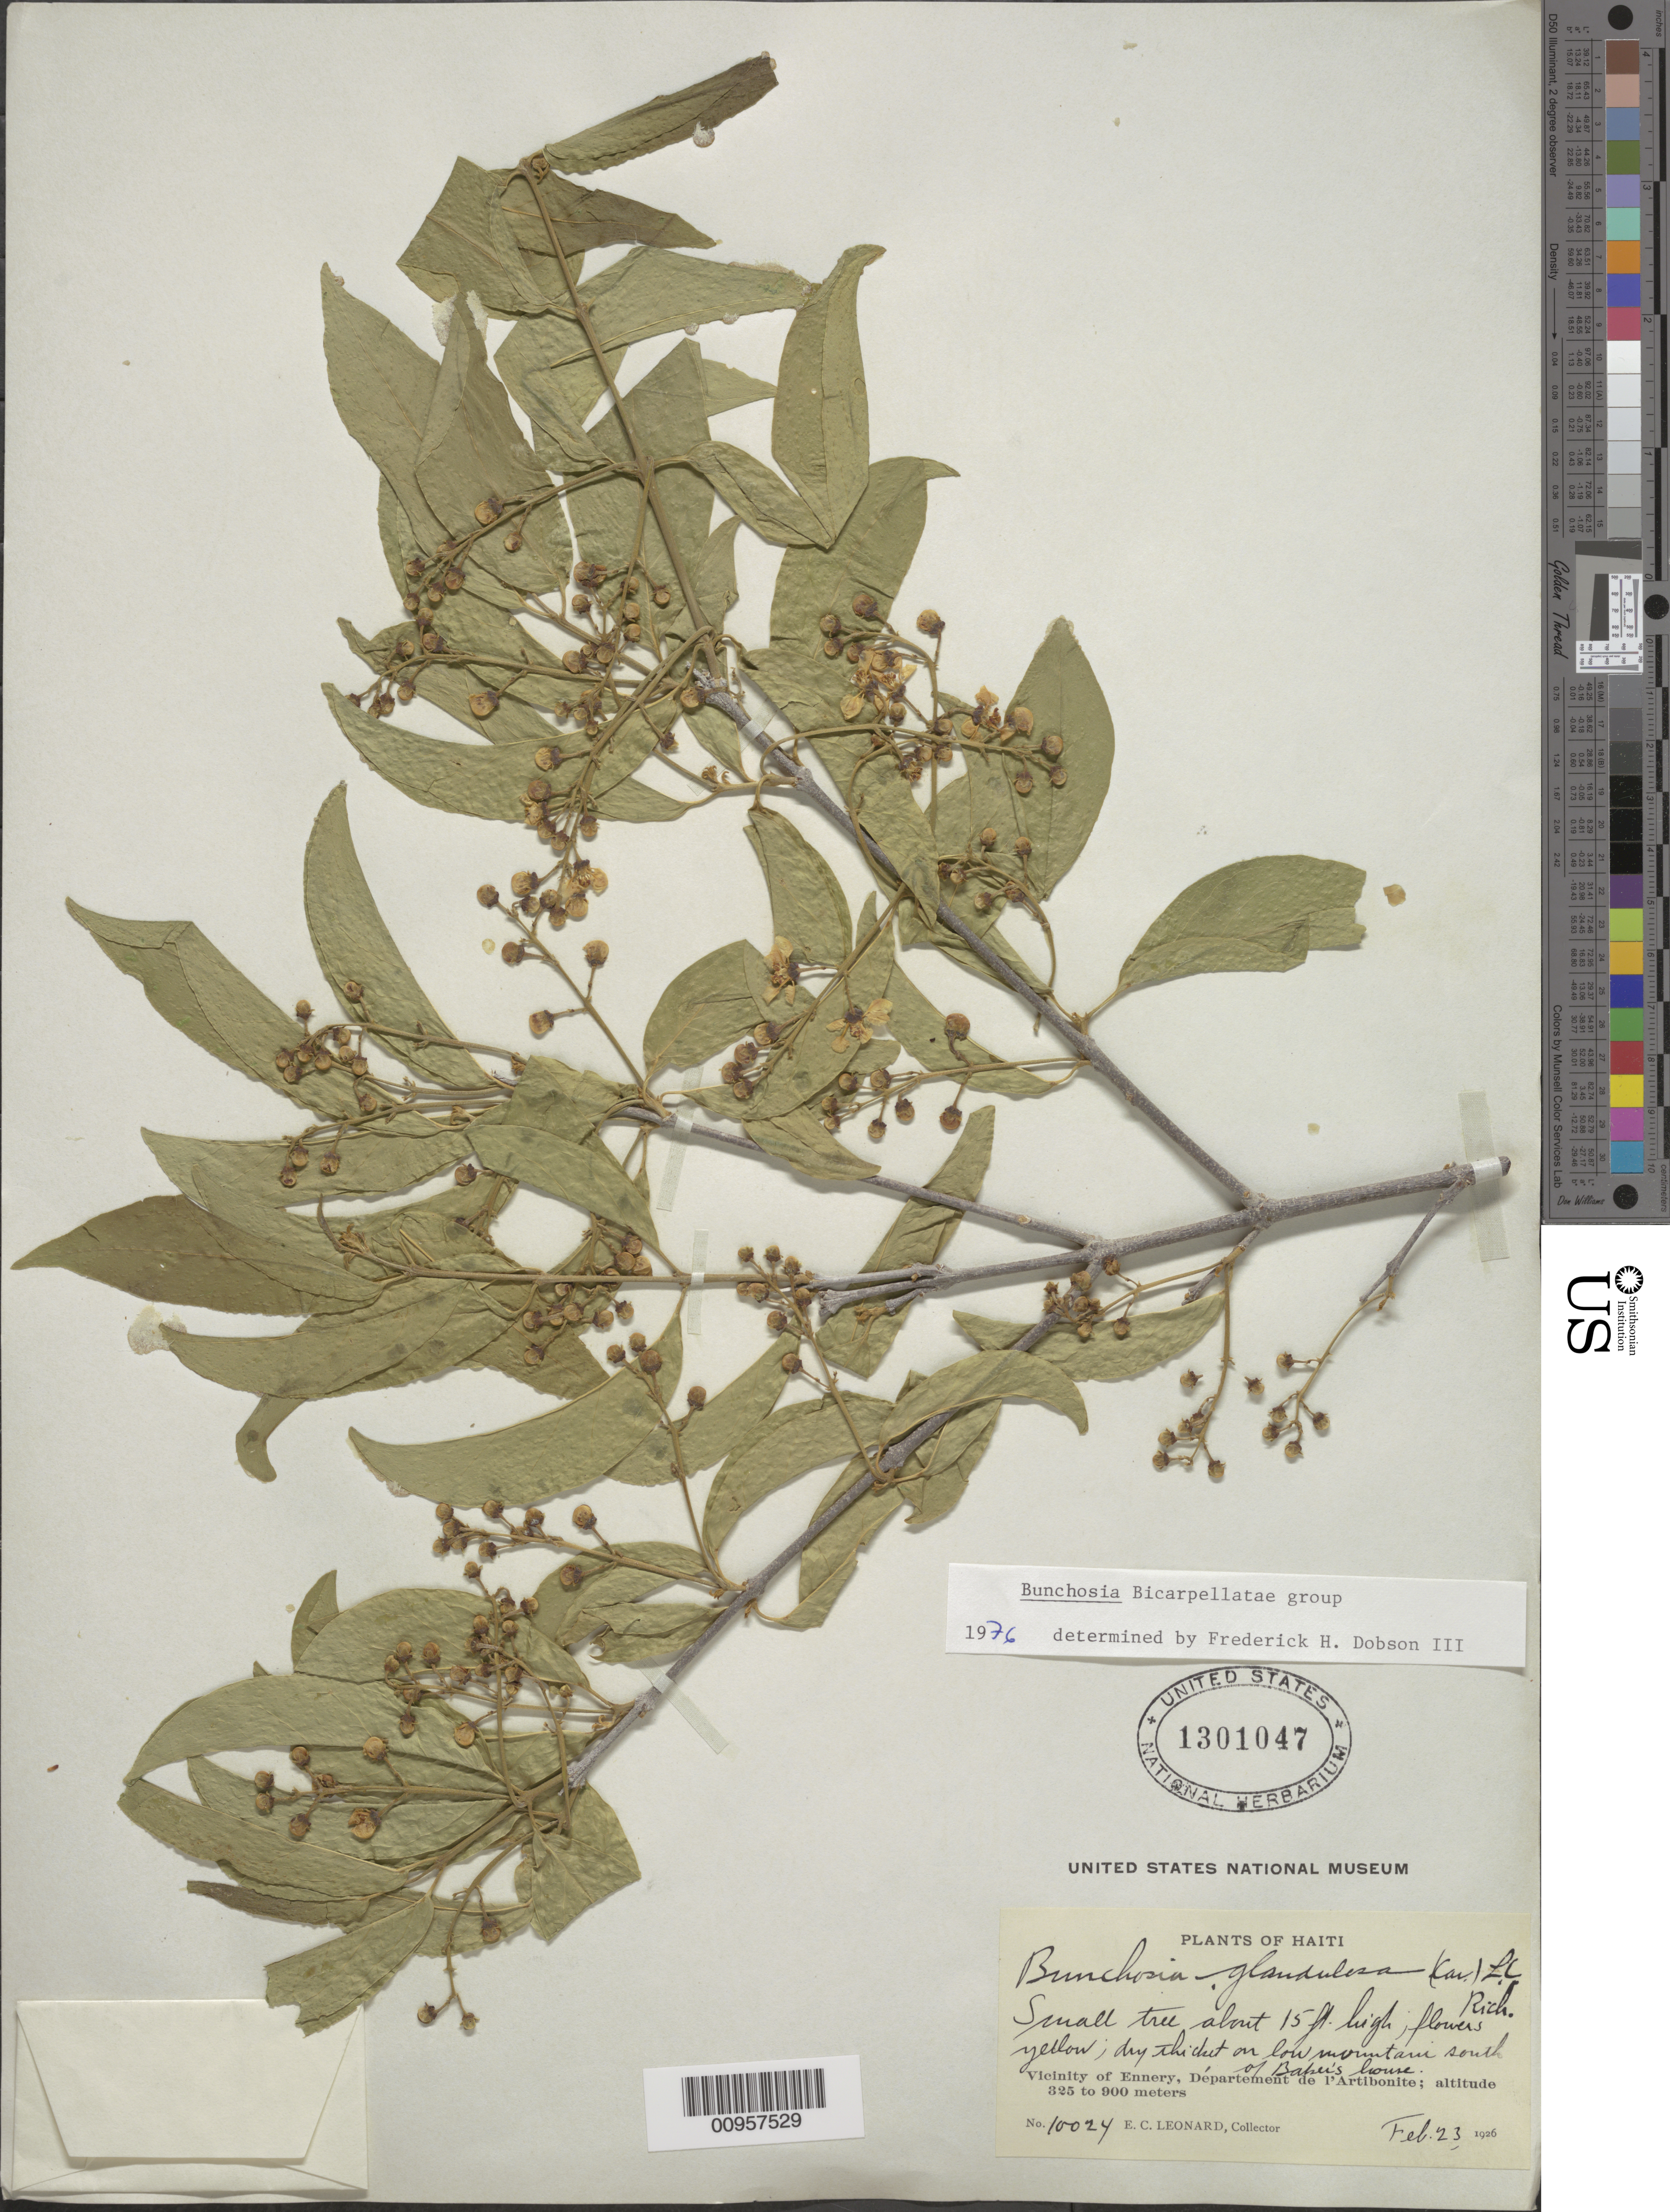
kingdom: Plantae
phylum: Tracheophyta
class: Magnoliopsida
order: Malpighiales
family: Malpighiaceae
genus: Bunchosia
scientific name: Bunchosia glandulosa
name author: (Cav.) DC.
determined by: Dobson, Frederick H.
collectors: E. C. Leonard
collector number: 10024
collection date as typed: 23 Feb 1926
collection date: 1926-02-23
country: Haiti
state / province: Artibonite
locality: Vicinity of Ennery, S of Baker's House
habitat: Dry thicket on low mountain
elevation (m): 325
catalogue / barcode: US 1301047